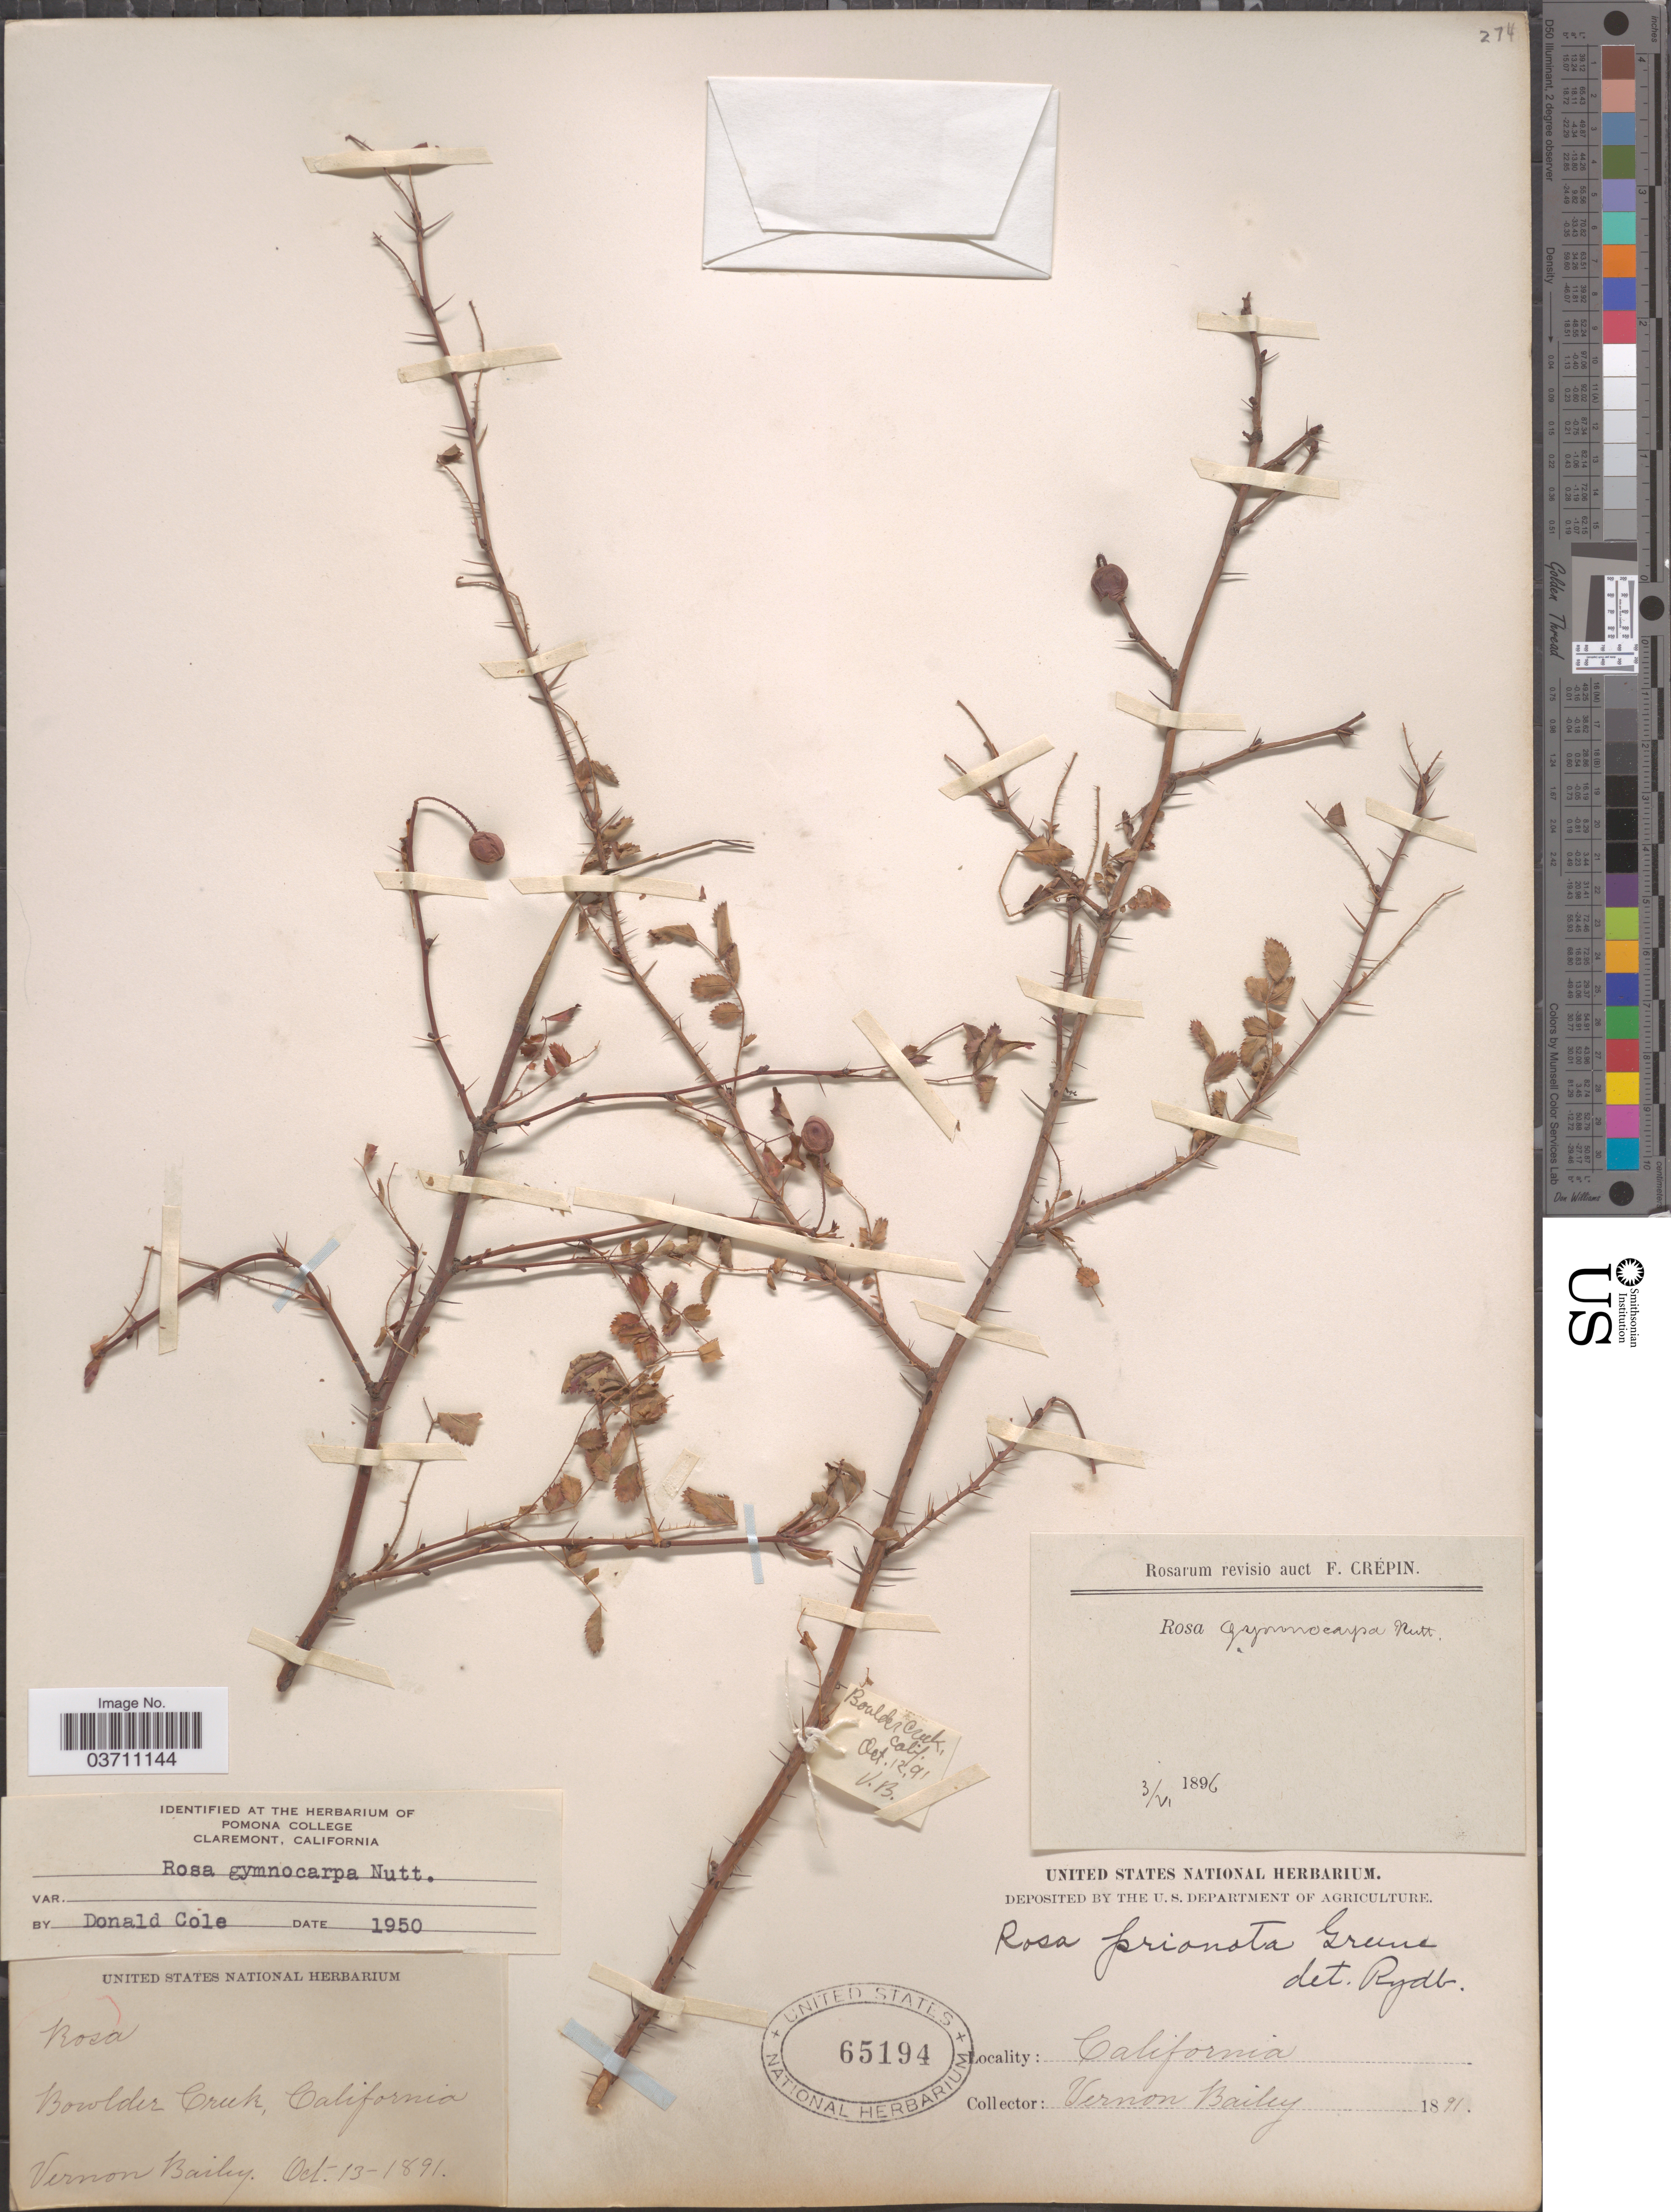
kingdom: Plantae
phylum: Tracheophyta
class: Magnoliopsida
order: Rosales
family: Rosaceae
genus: Rosa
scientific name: Rosa gymnocarpa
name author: Nutt.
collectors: V. O. Bailey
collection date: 1891-10-13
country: United States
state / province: California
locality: Bowlder Creek.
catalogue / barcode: US 65194